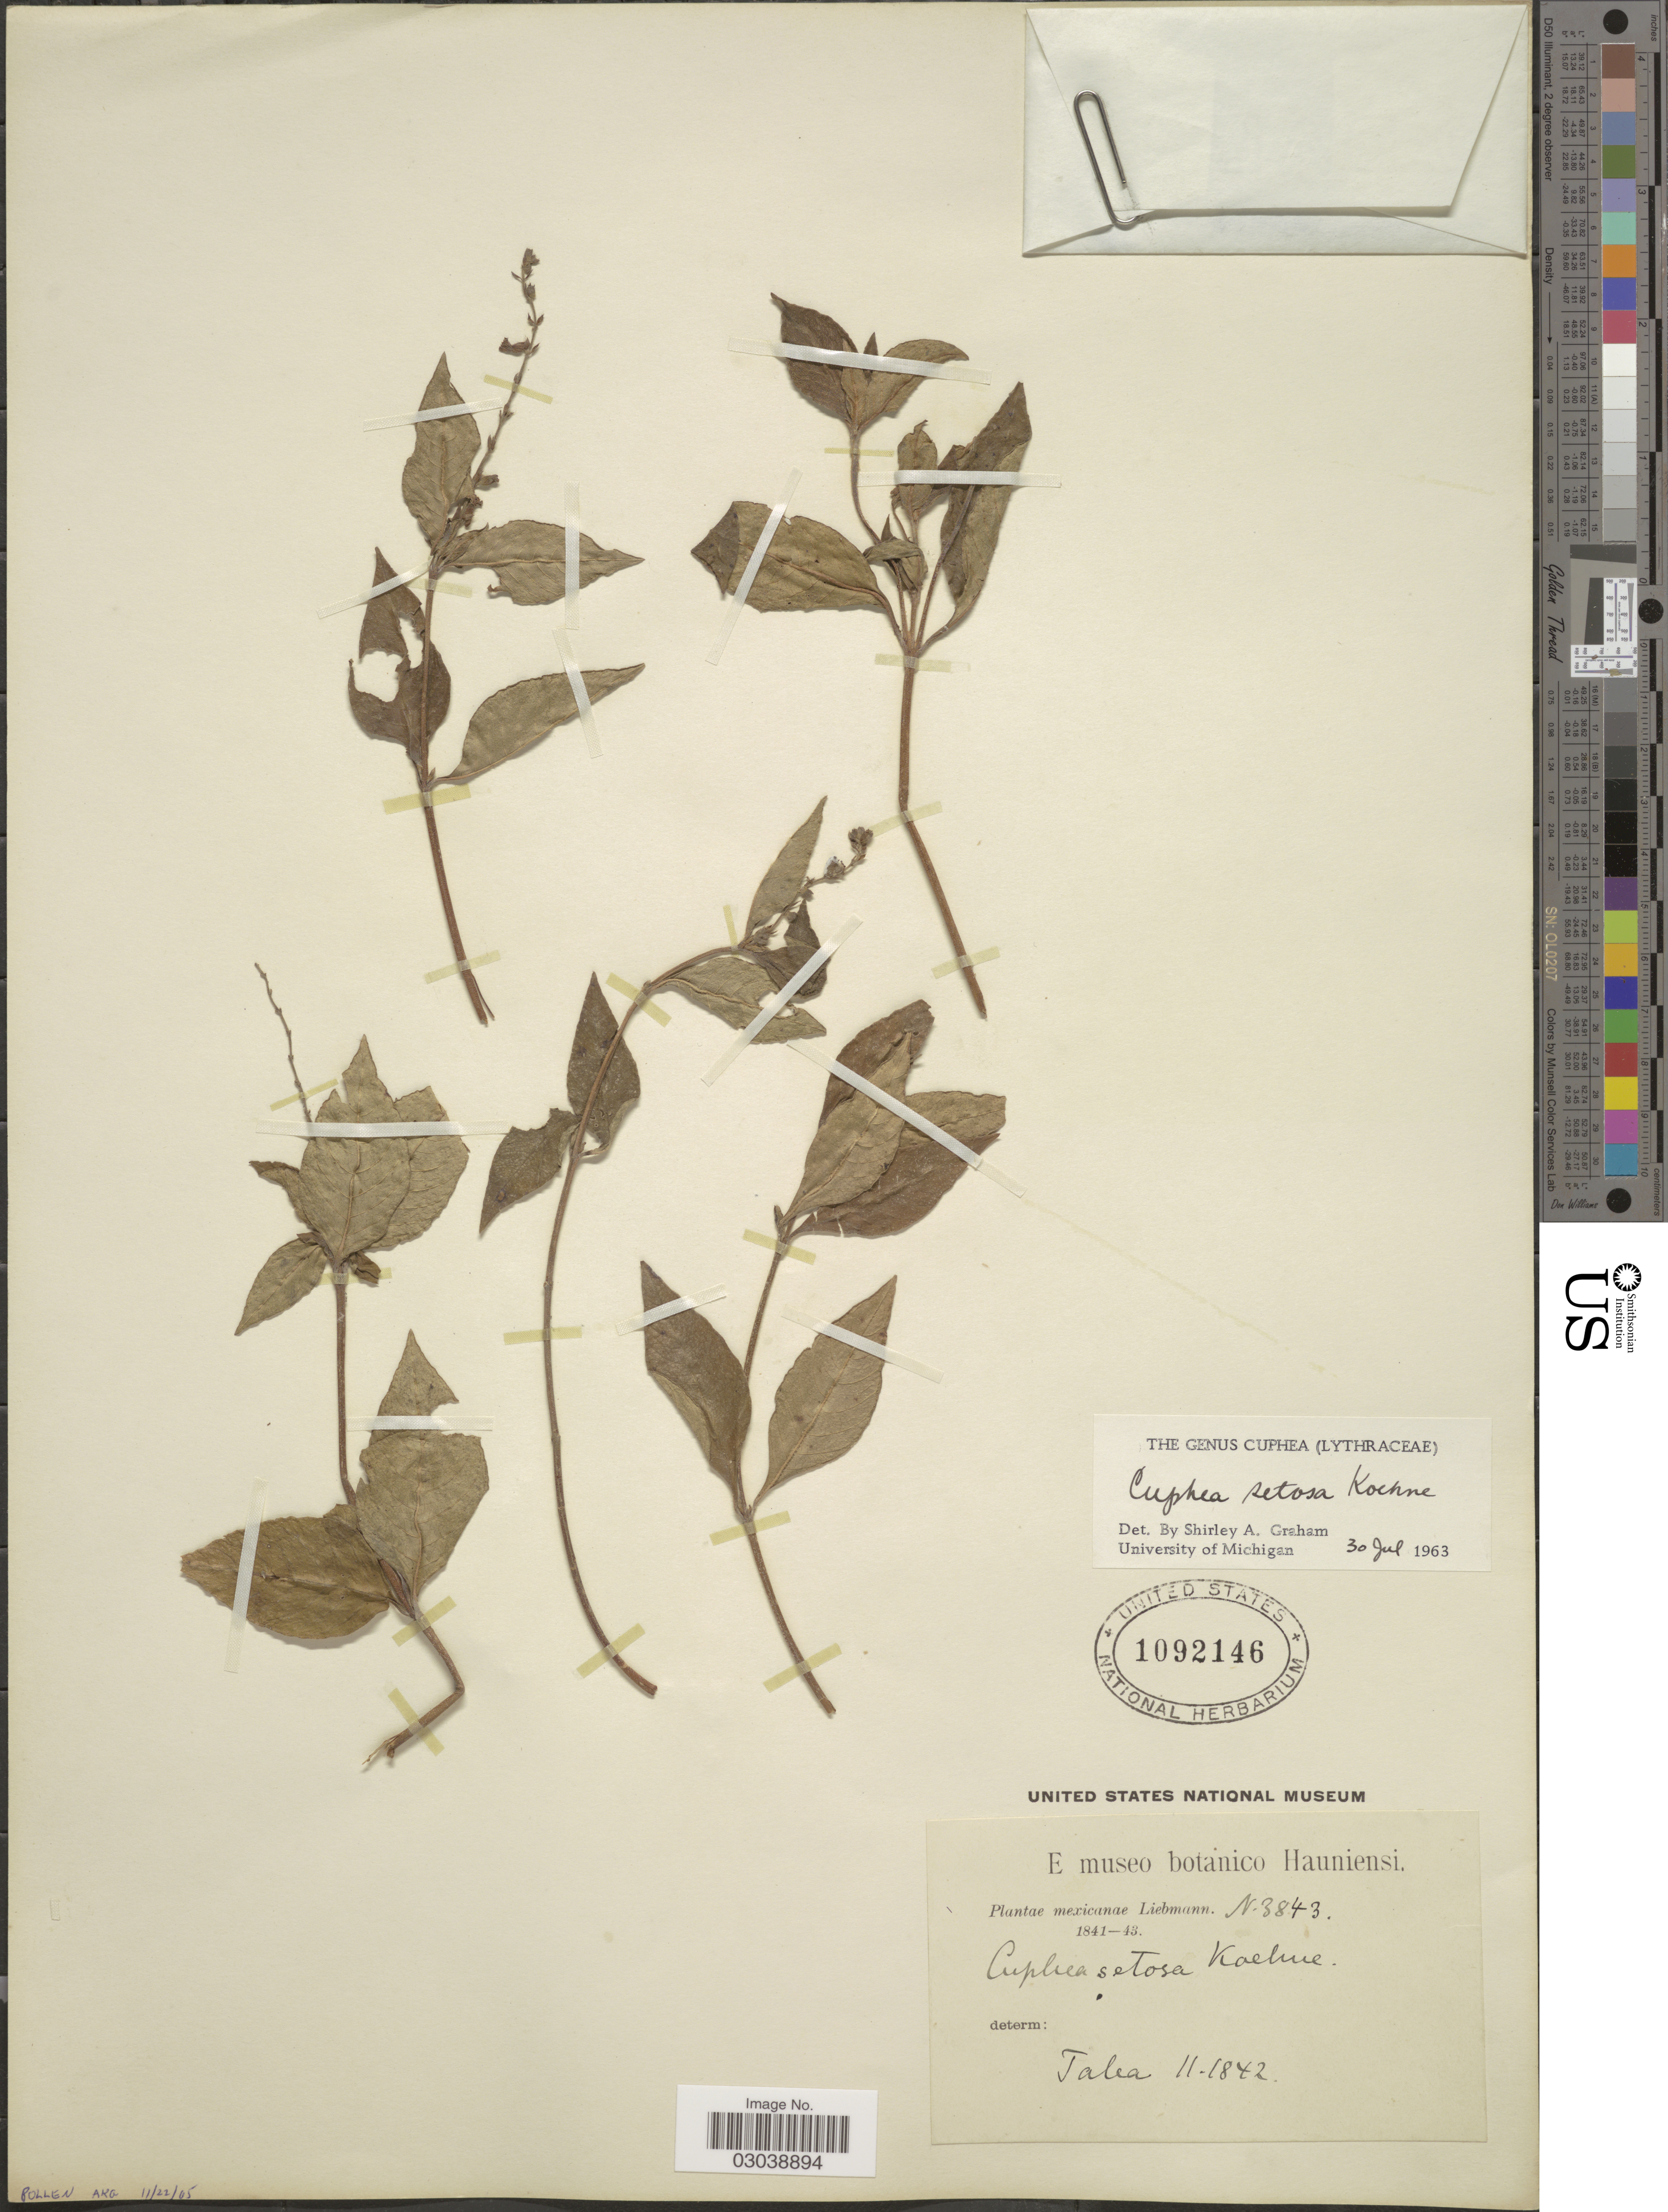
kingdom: Plantae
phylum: Tracheophyta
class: Magnoliopsida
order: Myrtales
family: Lythraceae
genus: Cuphea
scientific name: Cuphea setosa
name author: Koehne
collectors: Liebmann, --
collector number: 3843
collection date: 1842-11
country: Mexico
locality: Talca.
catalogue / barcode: US 1092146